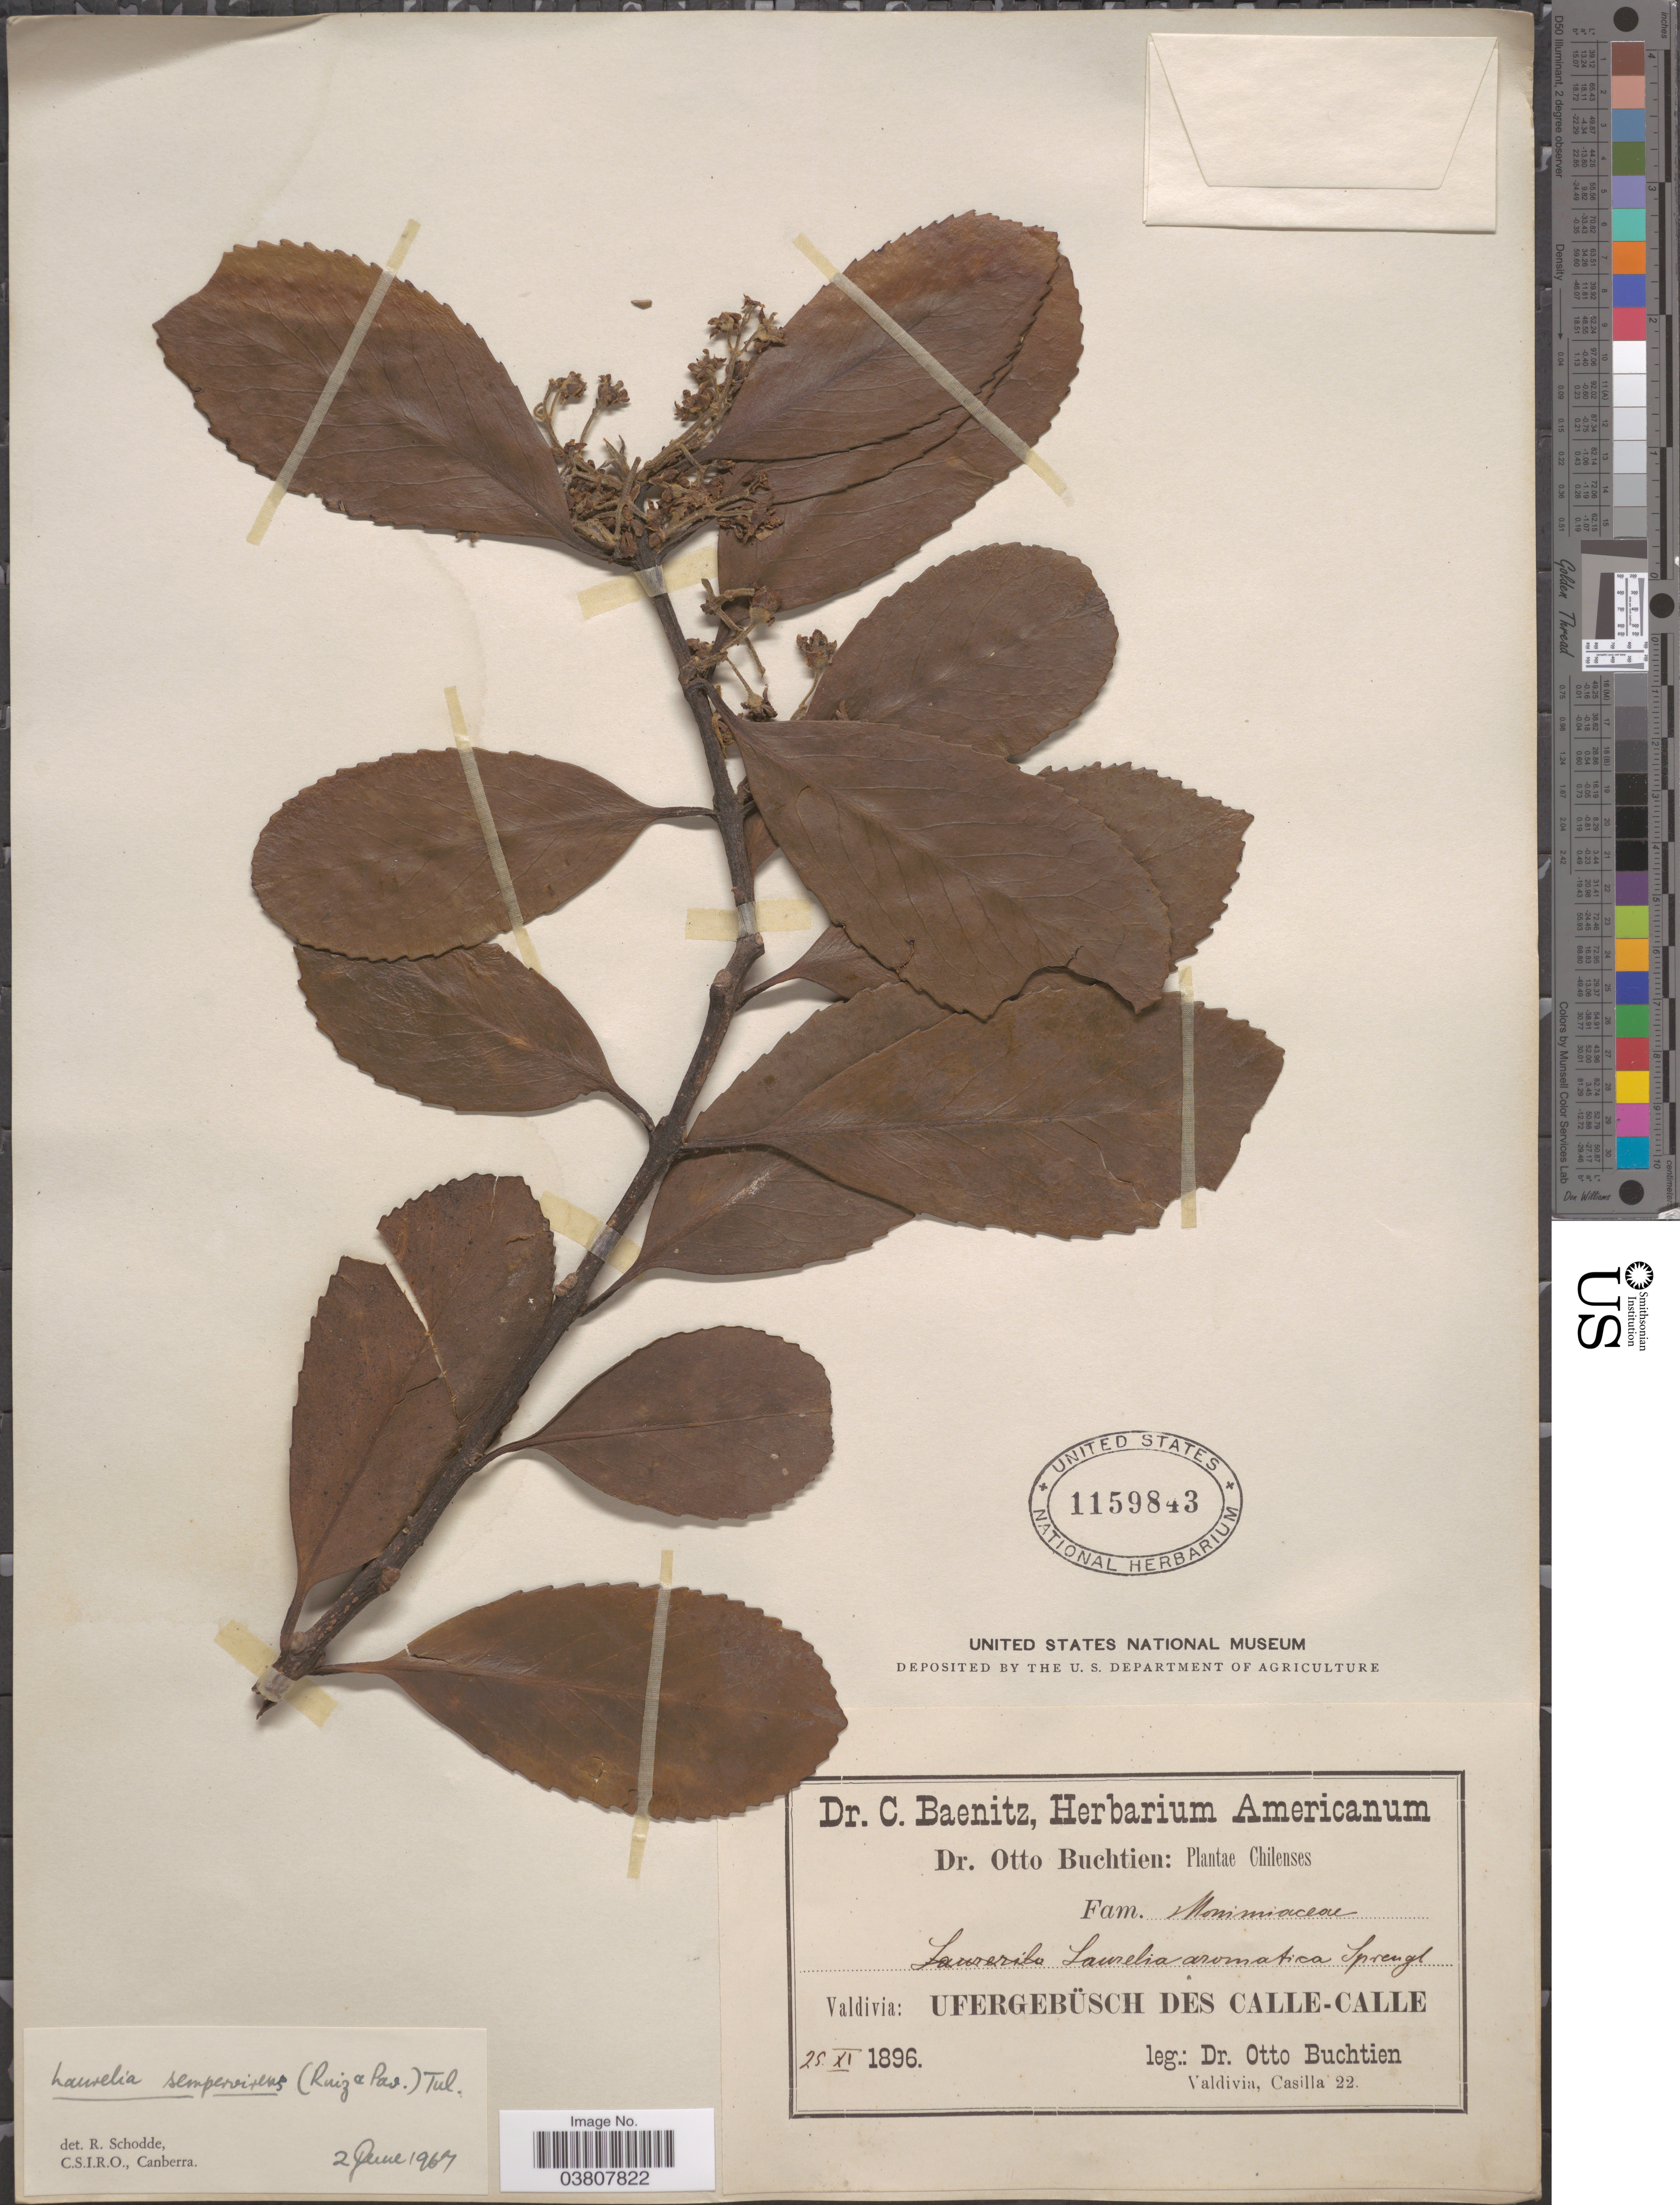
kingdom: Plantae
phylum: Tracheophyta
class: Magnoliopsida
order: Laurales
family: Atherospermataceae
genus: Laurelia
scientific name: Laurelia sempervirens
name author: (Ruiz & Pav.) Tul.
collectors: O. Buchtien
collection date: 1896-11-25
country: Chile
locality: Valdivia: Ufergebüsch des Calle-Calle.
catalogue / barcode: US 1159843